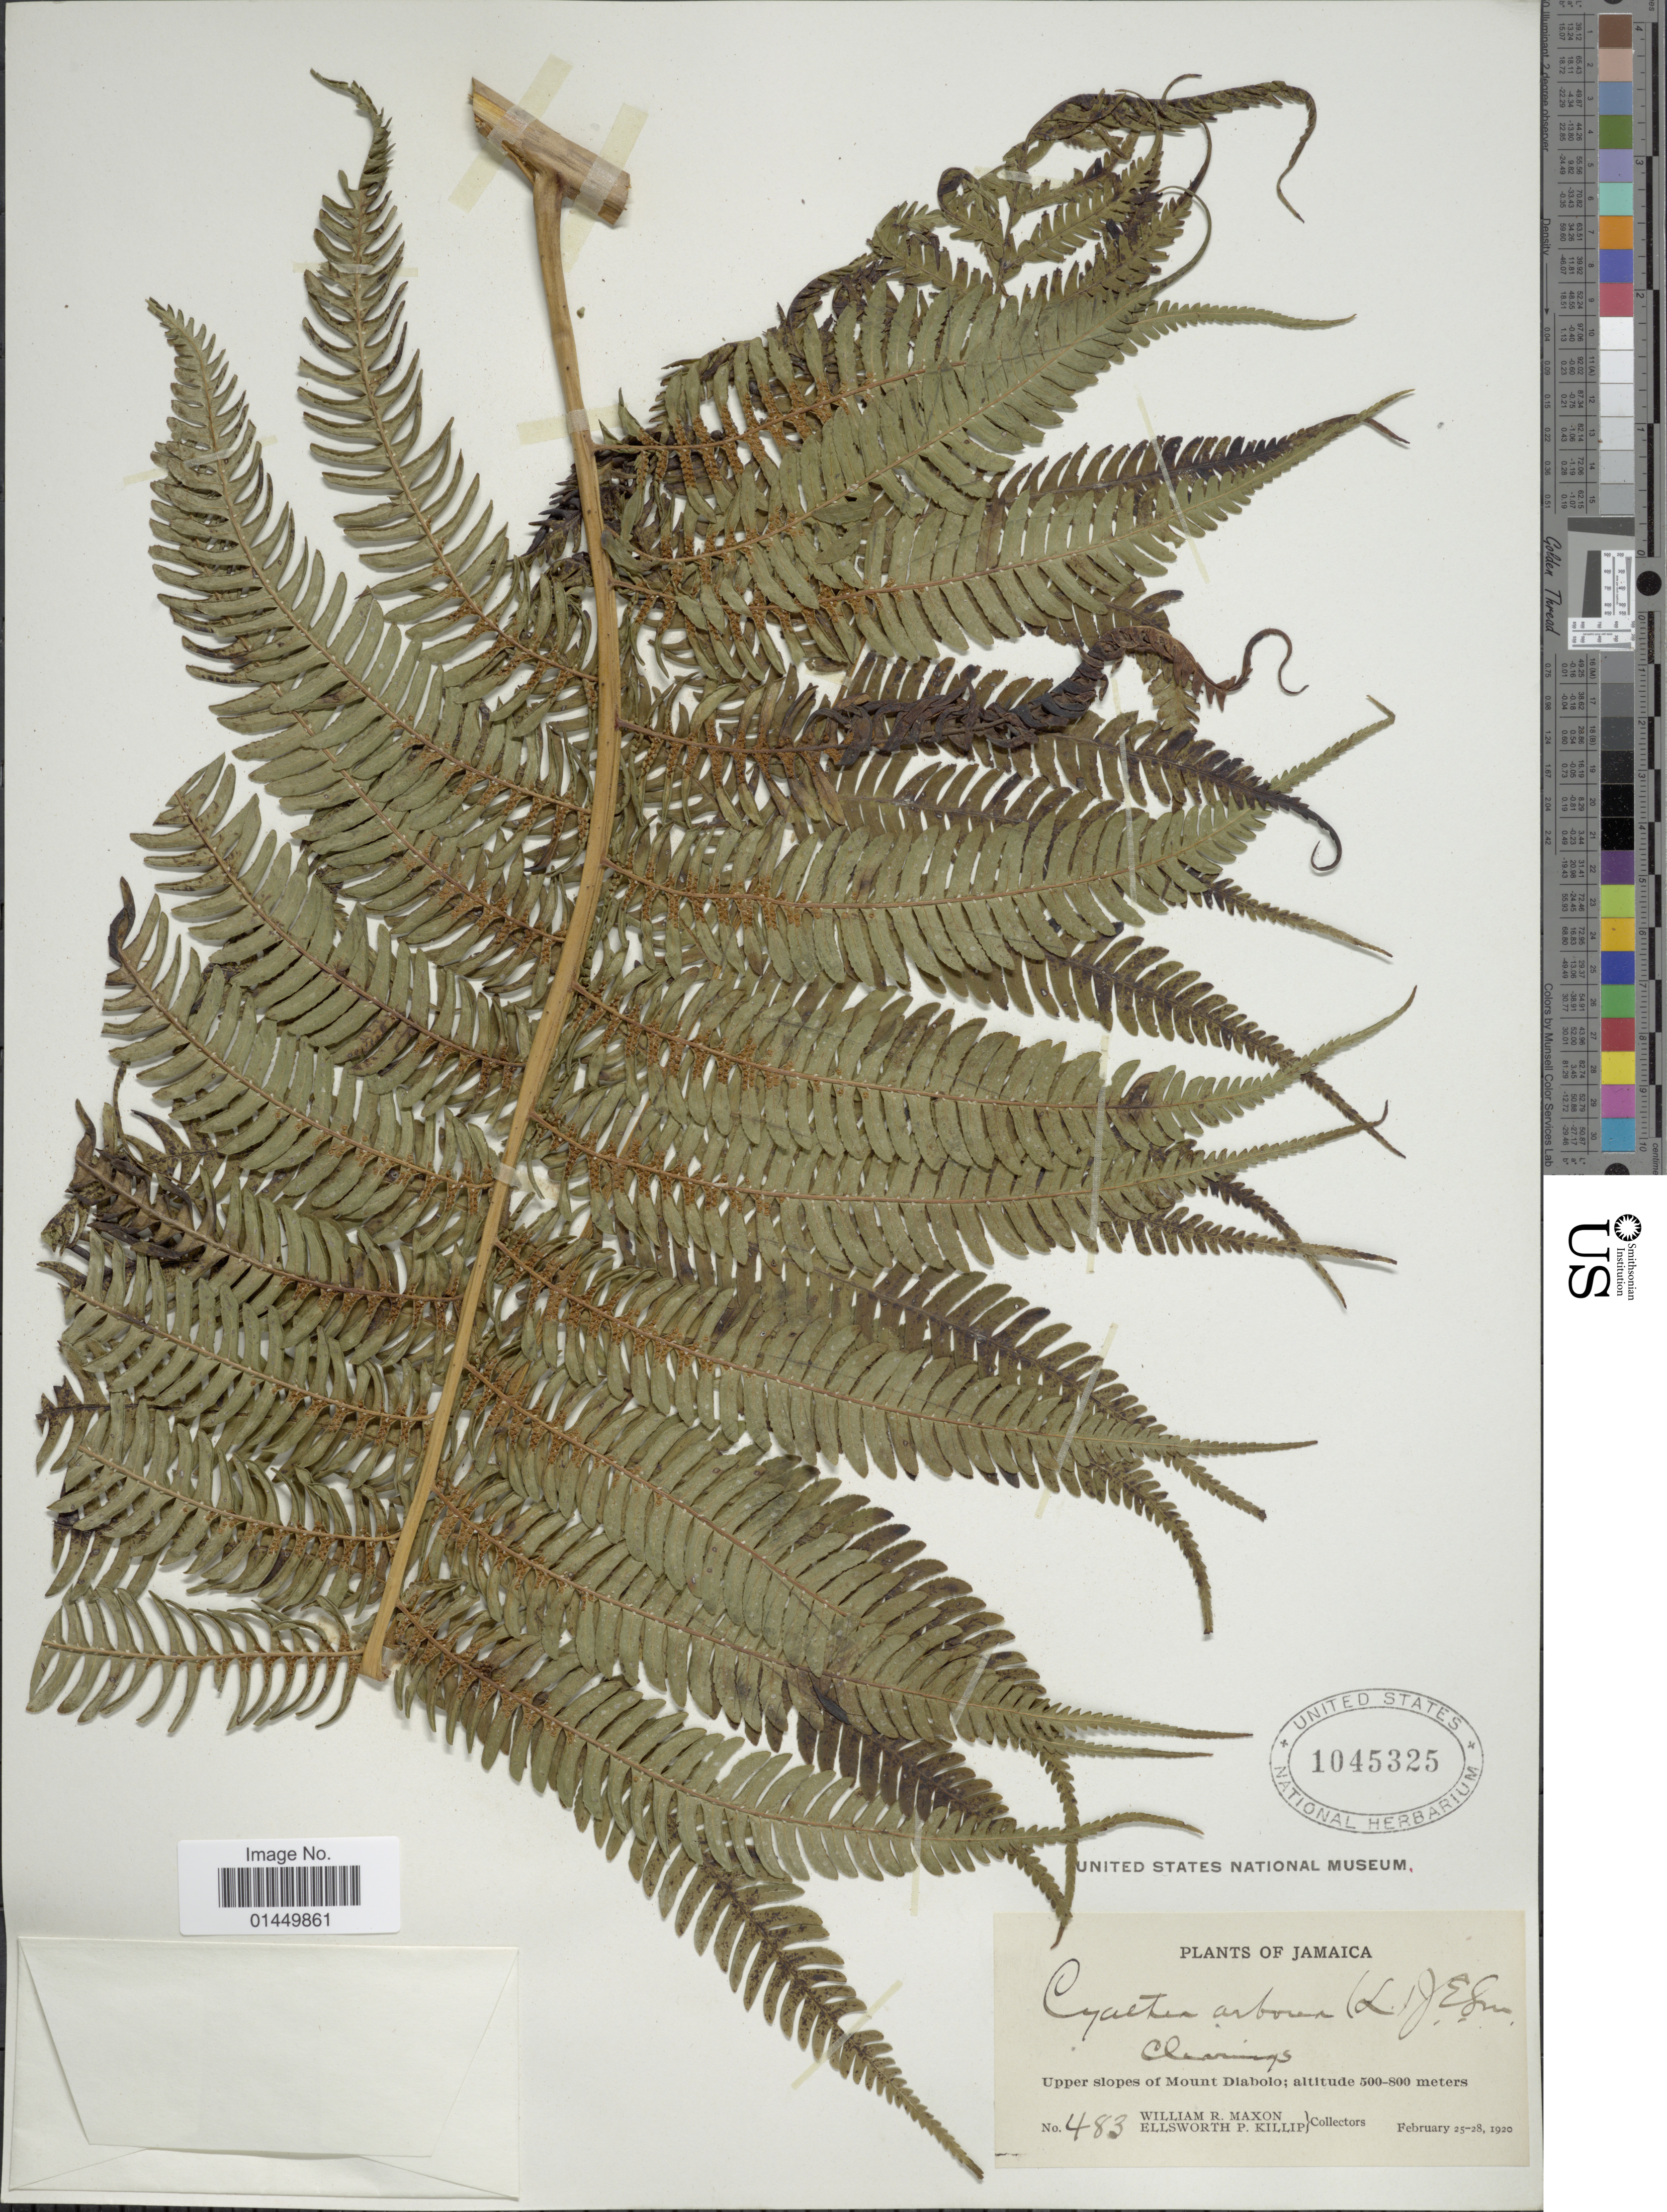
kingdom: Plantae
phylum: Tracheophyta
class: Polypodiopsida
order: Cyatheales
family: Cyatheaceae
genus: Cyathea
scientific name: Cyathea arborea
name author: (L.) Sm.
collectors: W. R. Maxon & E. P. Killip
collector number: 483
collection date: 1920-02-25/1920-02-28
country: Jamaica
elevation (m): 500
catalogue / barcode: US 1045325